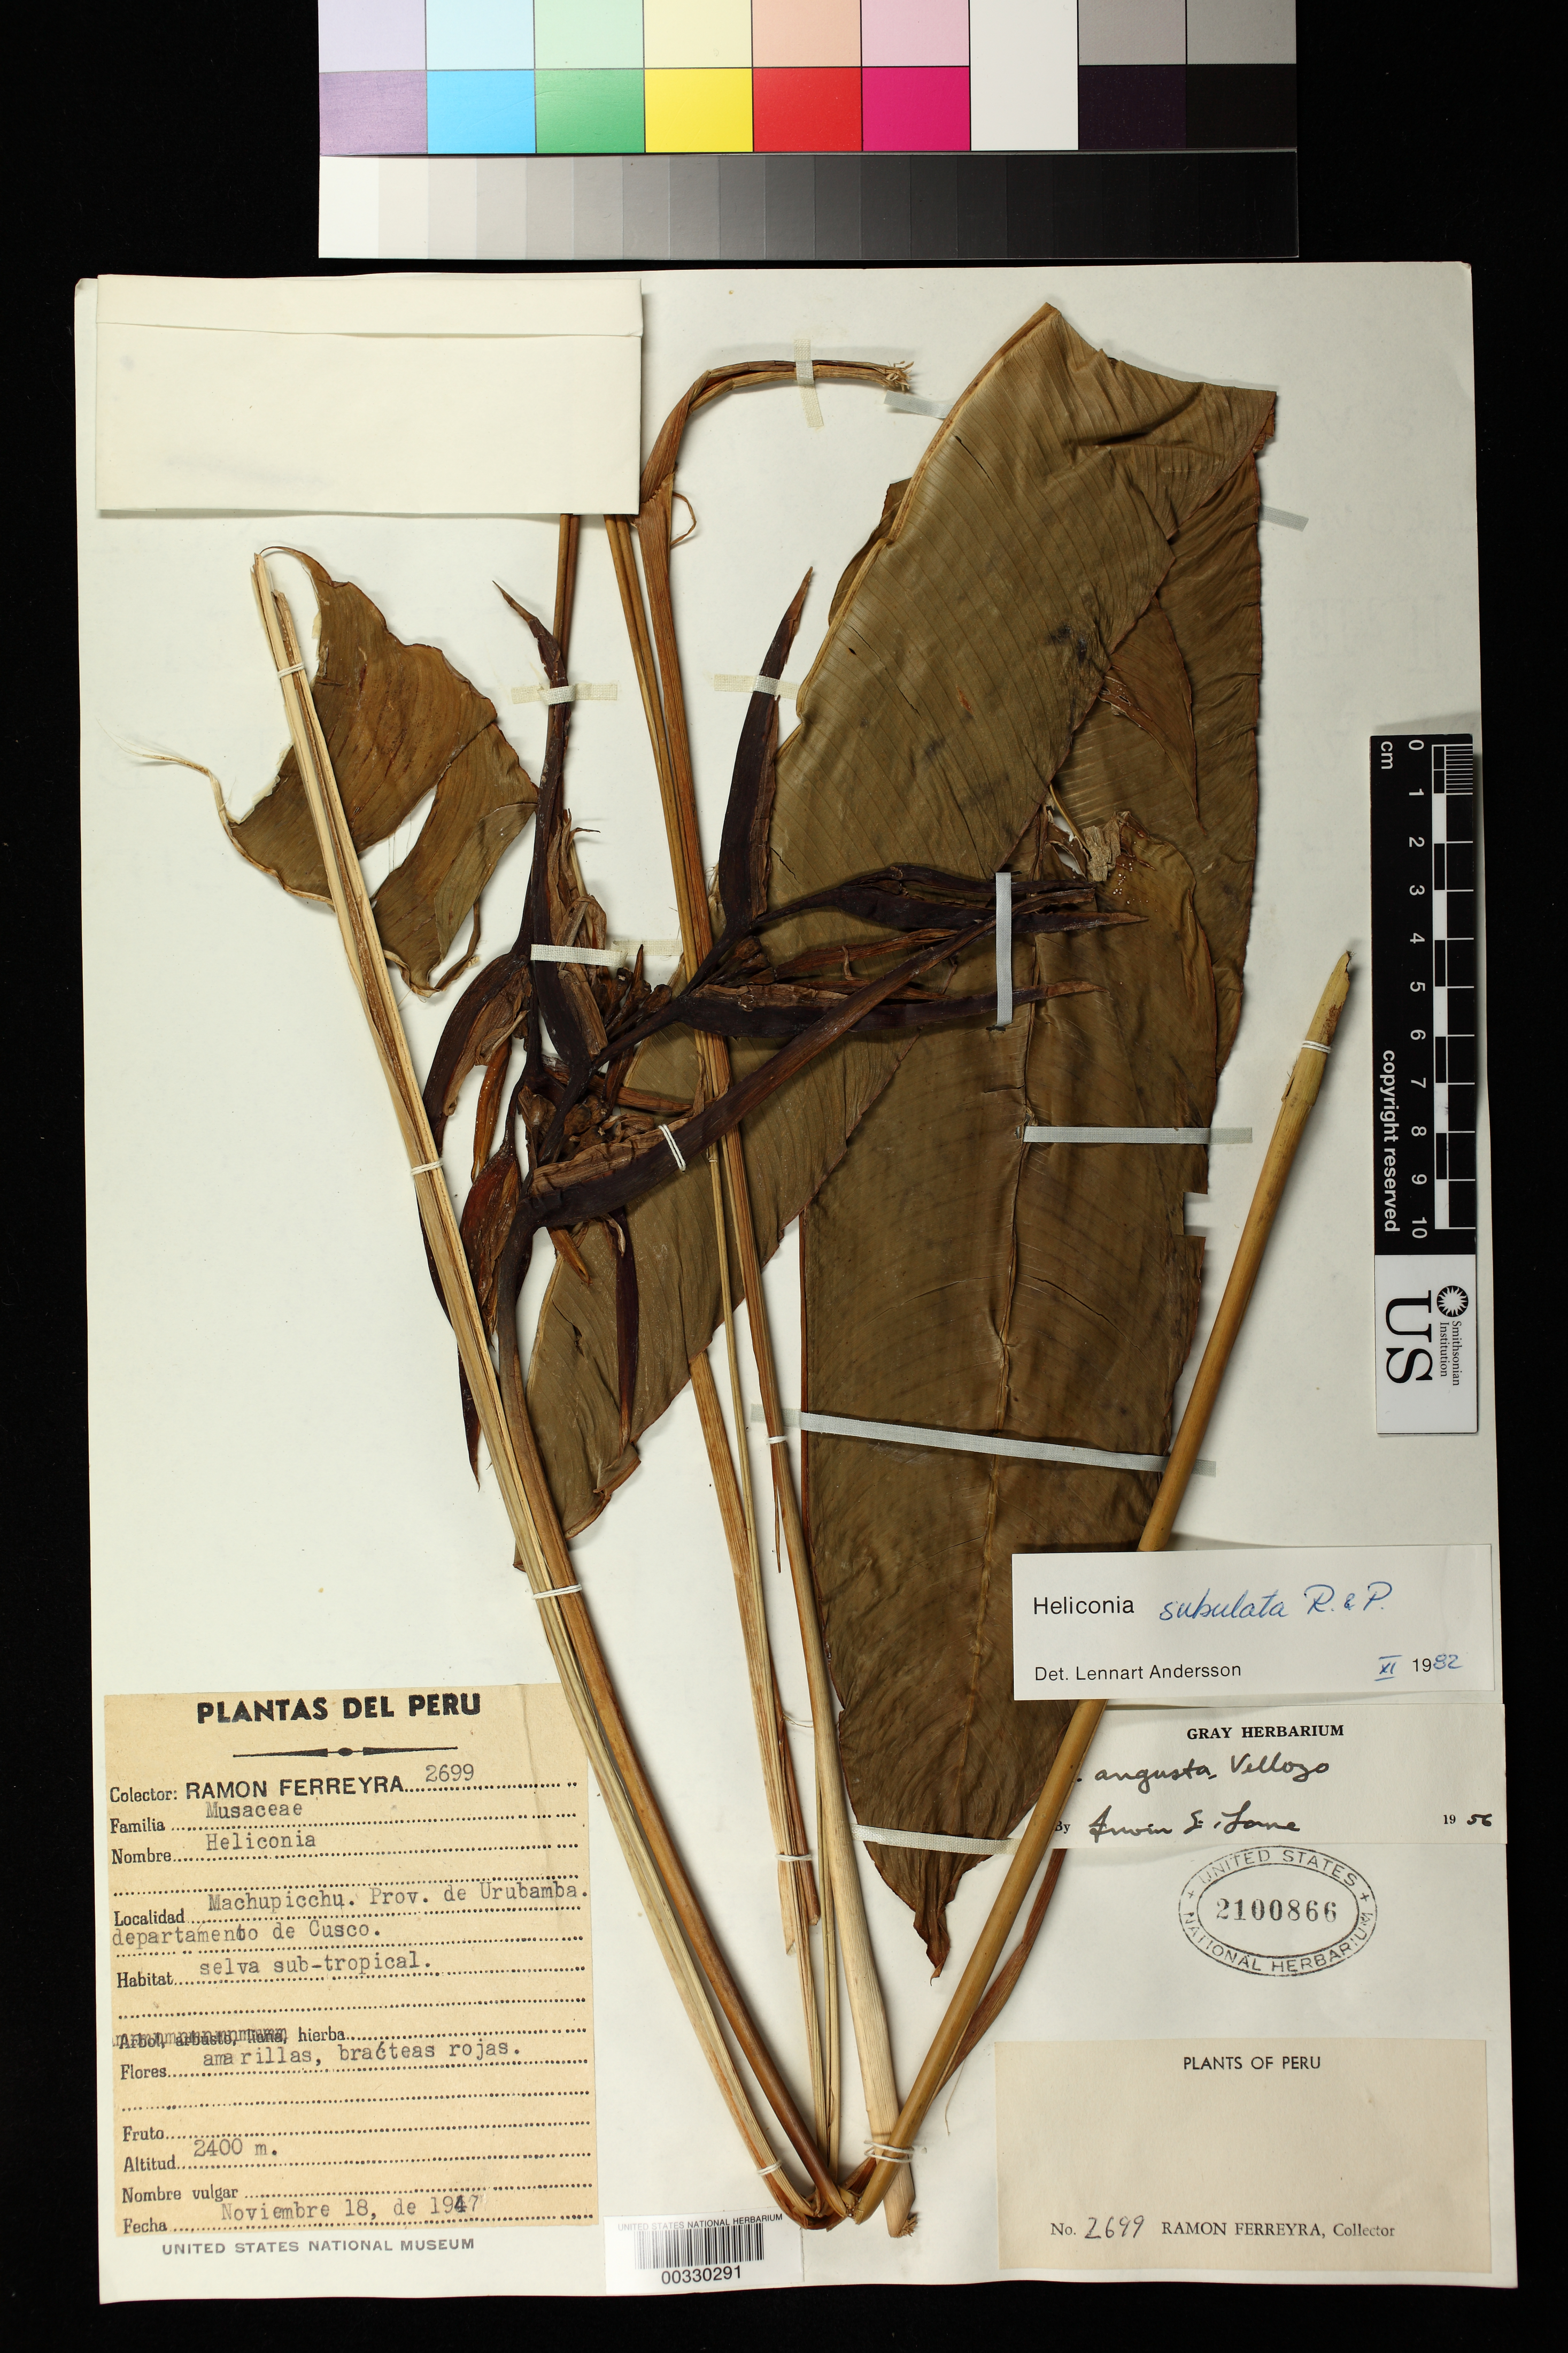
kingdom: Plantae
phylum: Tracheophyta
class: Liliopsida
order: Zingiberales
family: Heliconiaceae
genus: Heliconia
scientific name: Heliconia subulata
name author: Ruiz & Pav.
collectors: R. A. Ferreyra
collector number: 2699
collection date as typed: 18 Nov 1947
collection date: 1947-11-18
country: Peru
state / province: Cusco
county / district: Urubamba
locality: Machupicchu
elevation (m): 2400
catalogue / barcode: US 2100866